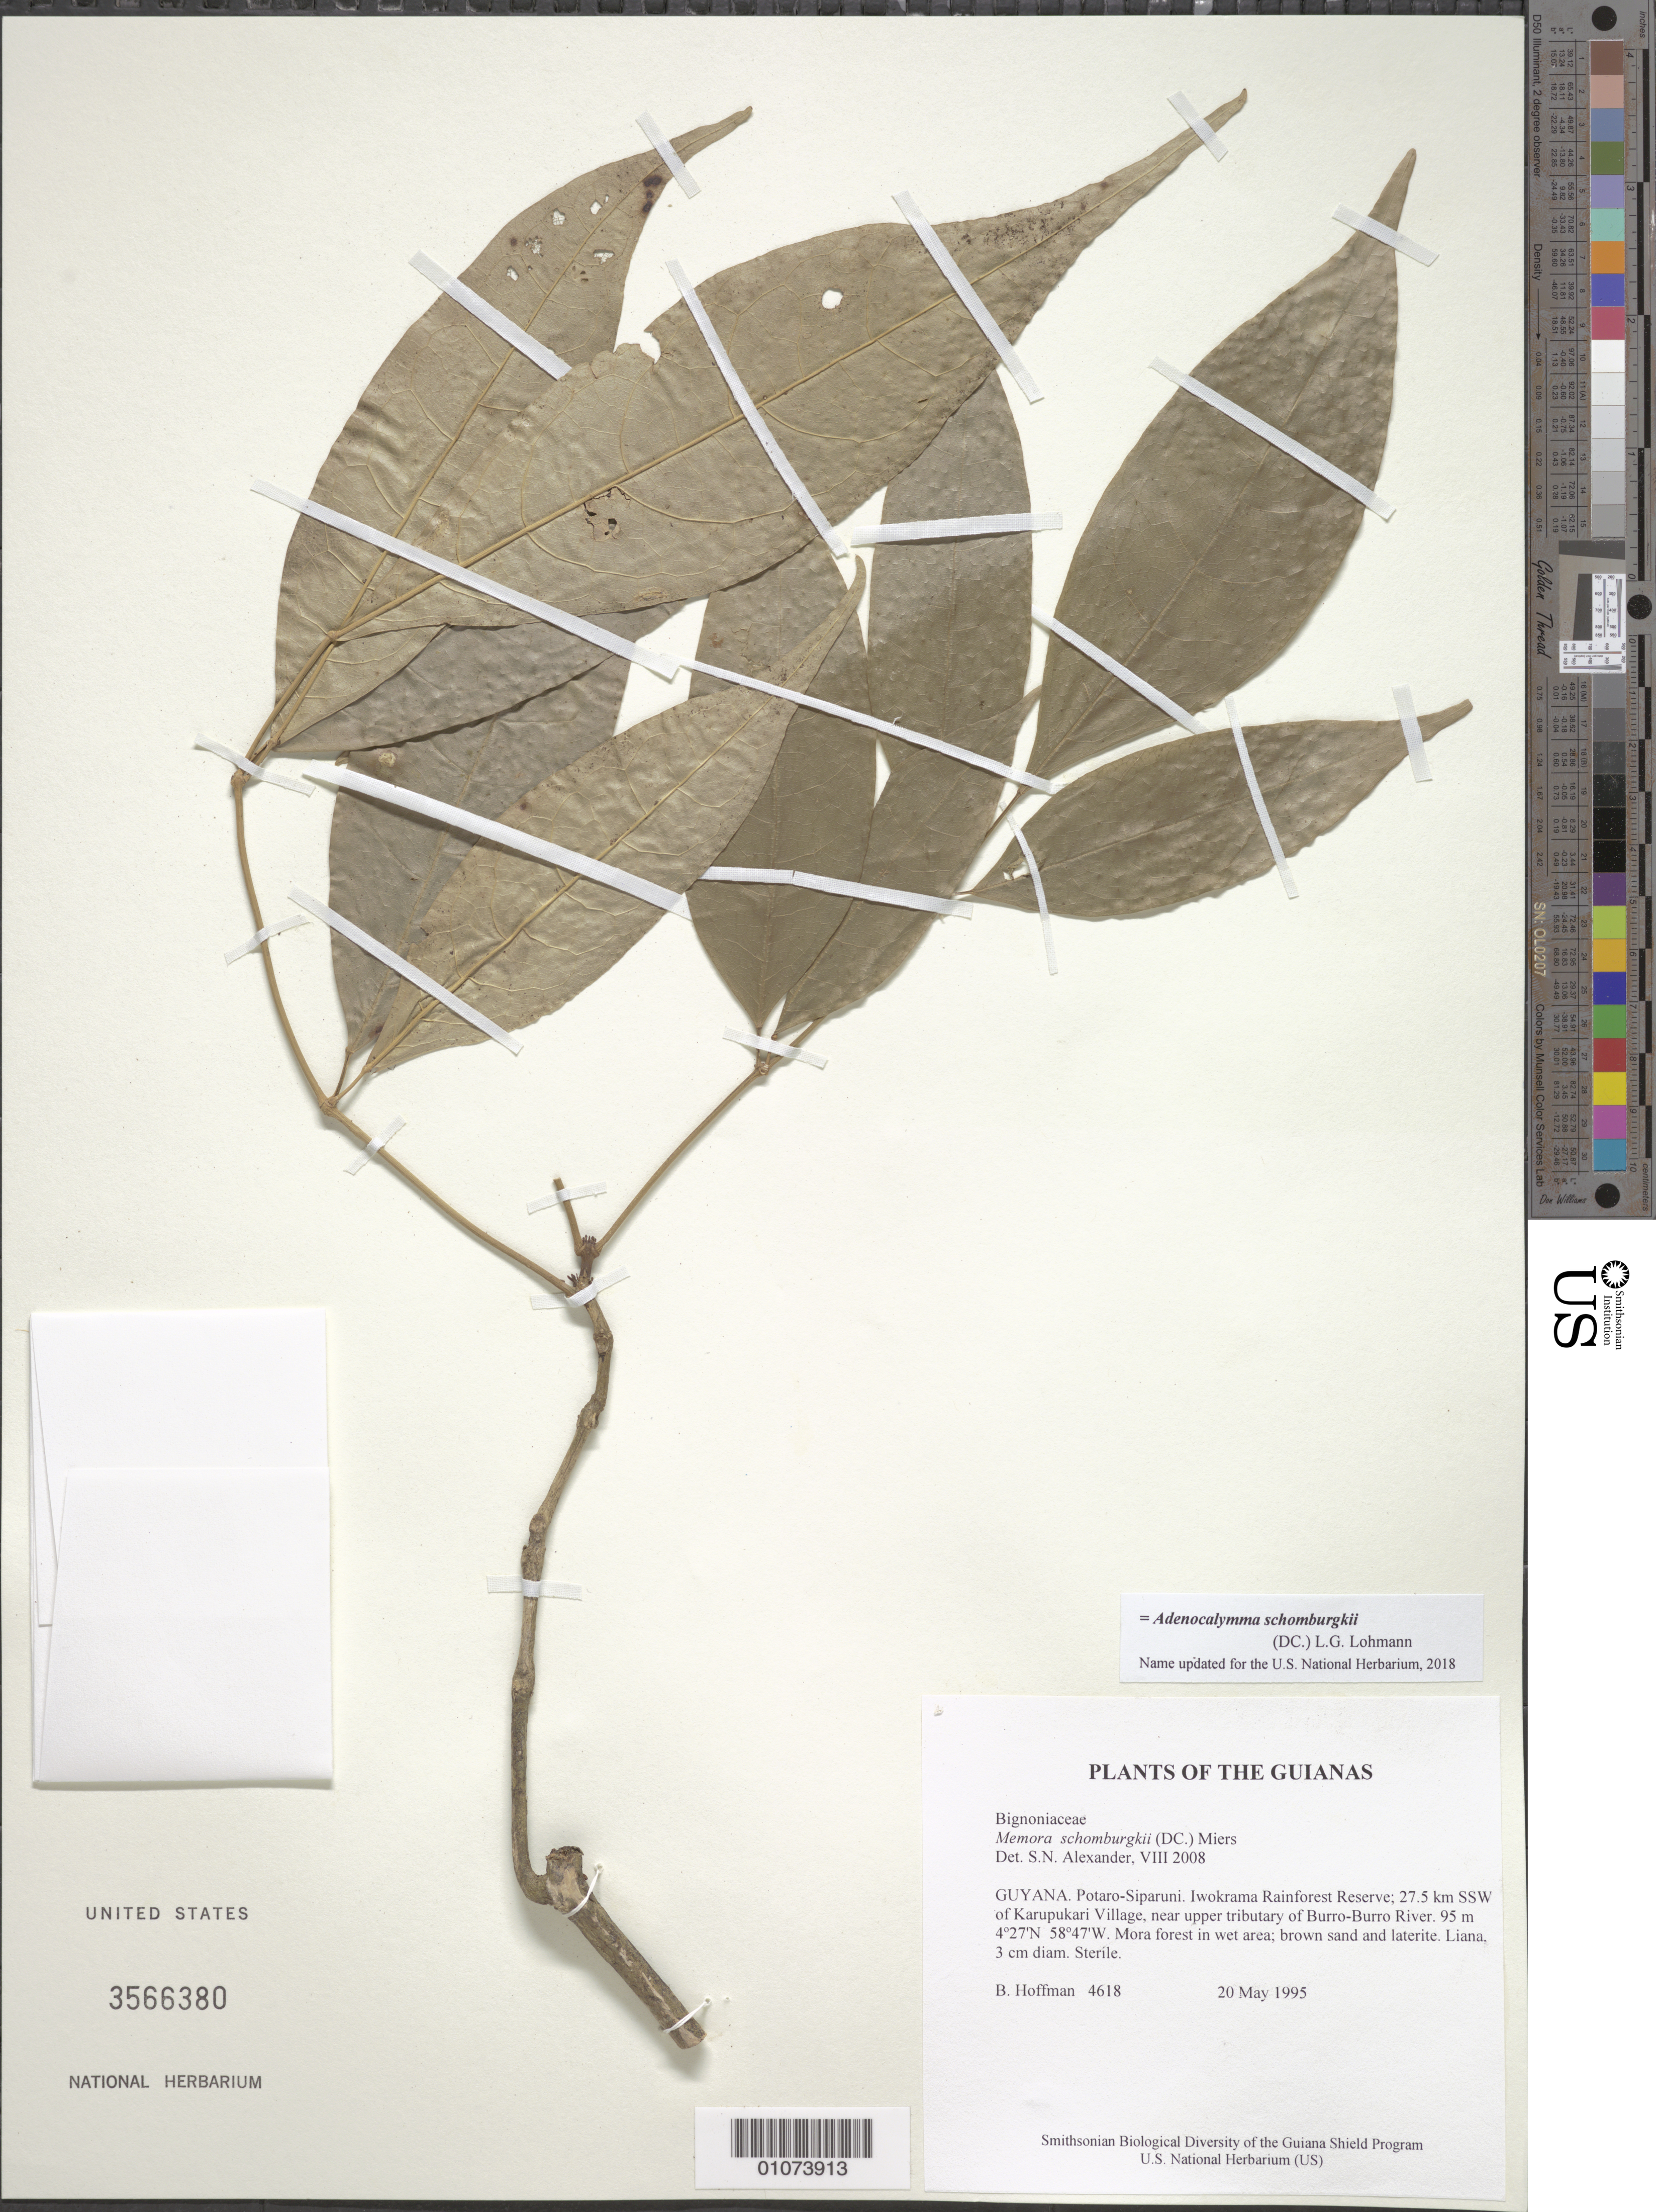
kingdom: Plantae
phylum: Tracheophyta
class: Magnoliopsida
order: Lamiales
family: Bignoniaceae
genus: Adenocalymma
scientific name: Adenocalymma schomburgkii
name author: (DC.) L.G. Lohmann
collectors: B. Hoffman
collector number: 4618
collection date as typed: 20 May 1995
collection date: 1995-05-20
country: Guyana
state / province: Potaro-Siparuni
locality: Iwokrama Rainforest Reserve; 27.5 km SSW of Karupukari Village, near upper tributary of Burro-Burro River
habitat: Mora forest in wet area; brown sand and laterite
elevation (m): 95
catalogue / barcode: US 3566380